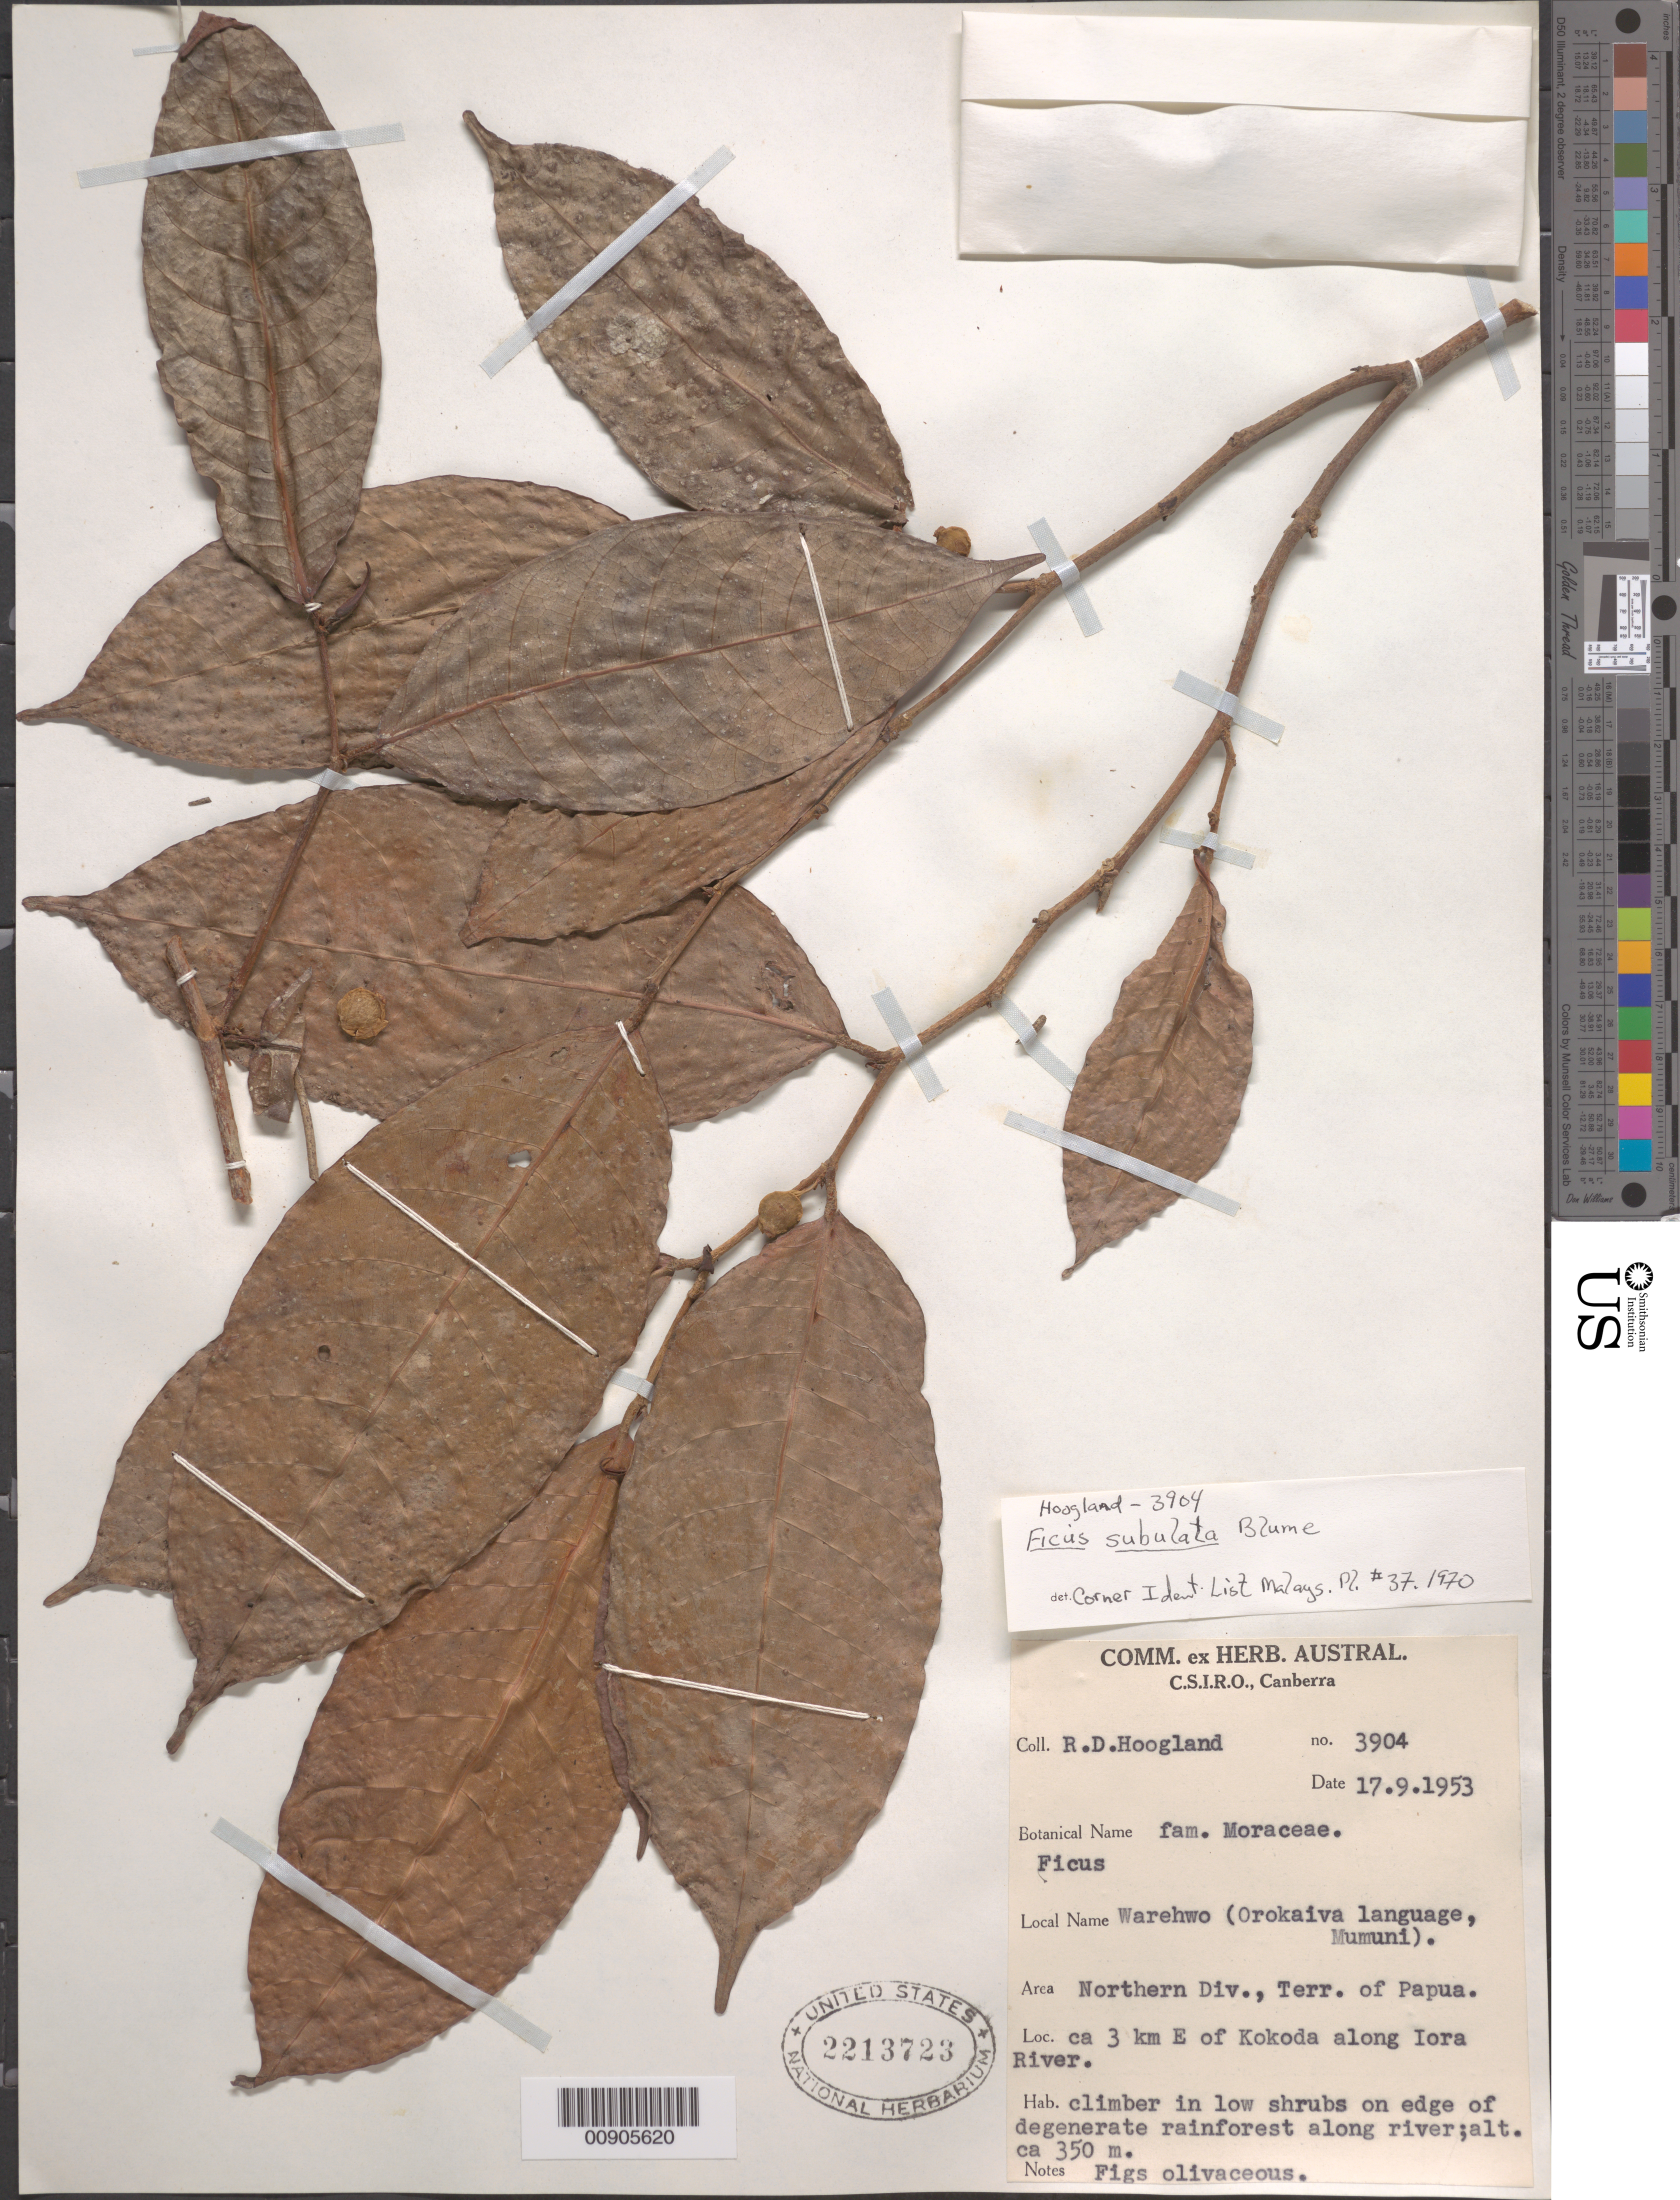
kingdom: Plantae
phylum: Tracheophyta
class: Magnoliopsida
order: Rosales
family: Moraceae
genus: Ficus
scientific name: Ficus subulata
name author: Blume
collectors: R. D. Hoogland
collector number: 3904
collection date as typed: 17 Sep 1953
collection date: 1953-09-17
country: Papua New Guinea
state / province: Northern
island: New Guinea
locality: Northern Div., Terr. Of Papua. Ca 3 km E. of Kokoda along Iora River.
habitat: Edge of degenerate rainforest along river.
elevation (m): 350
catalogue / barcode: US 2213723